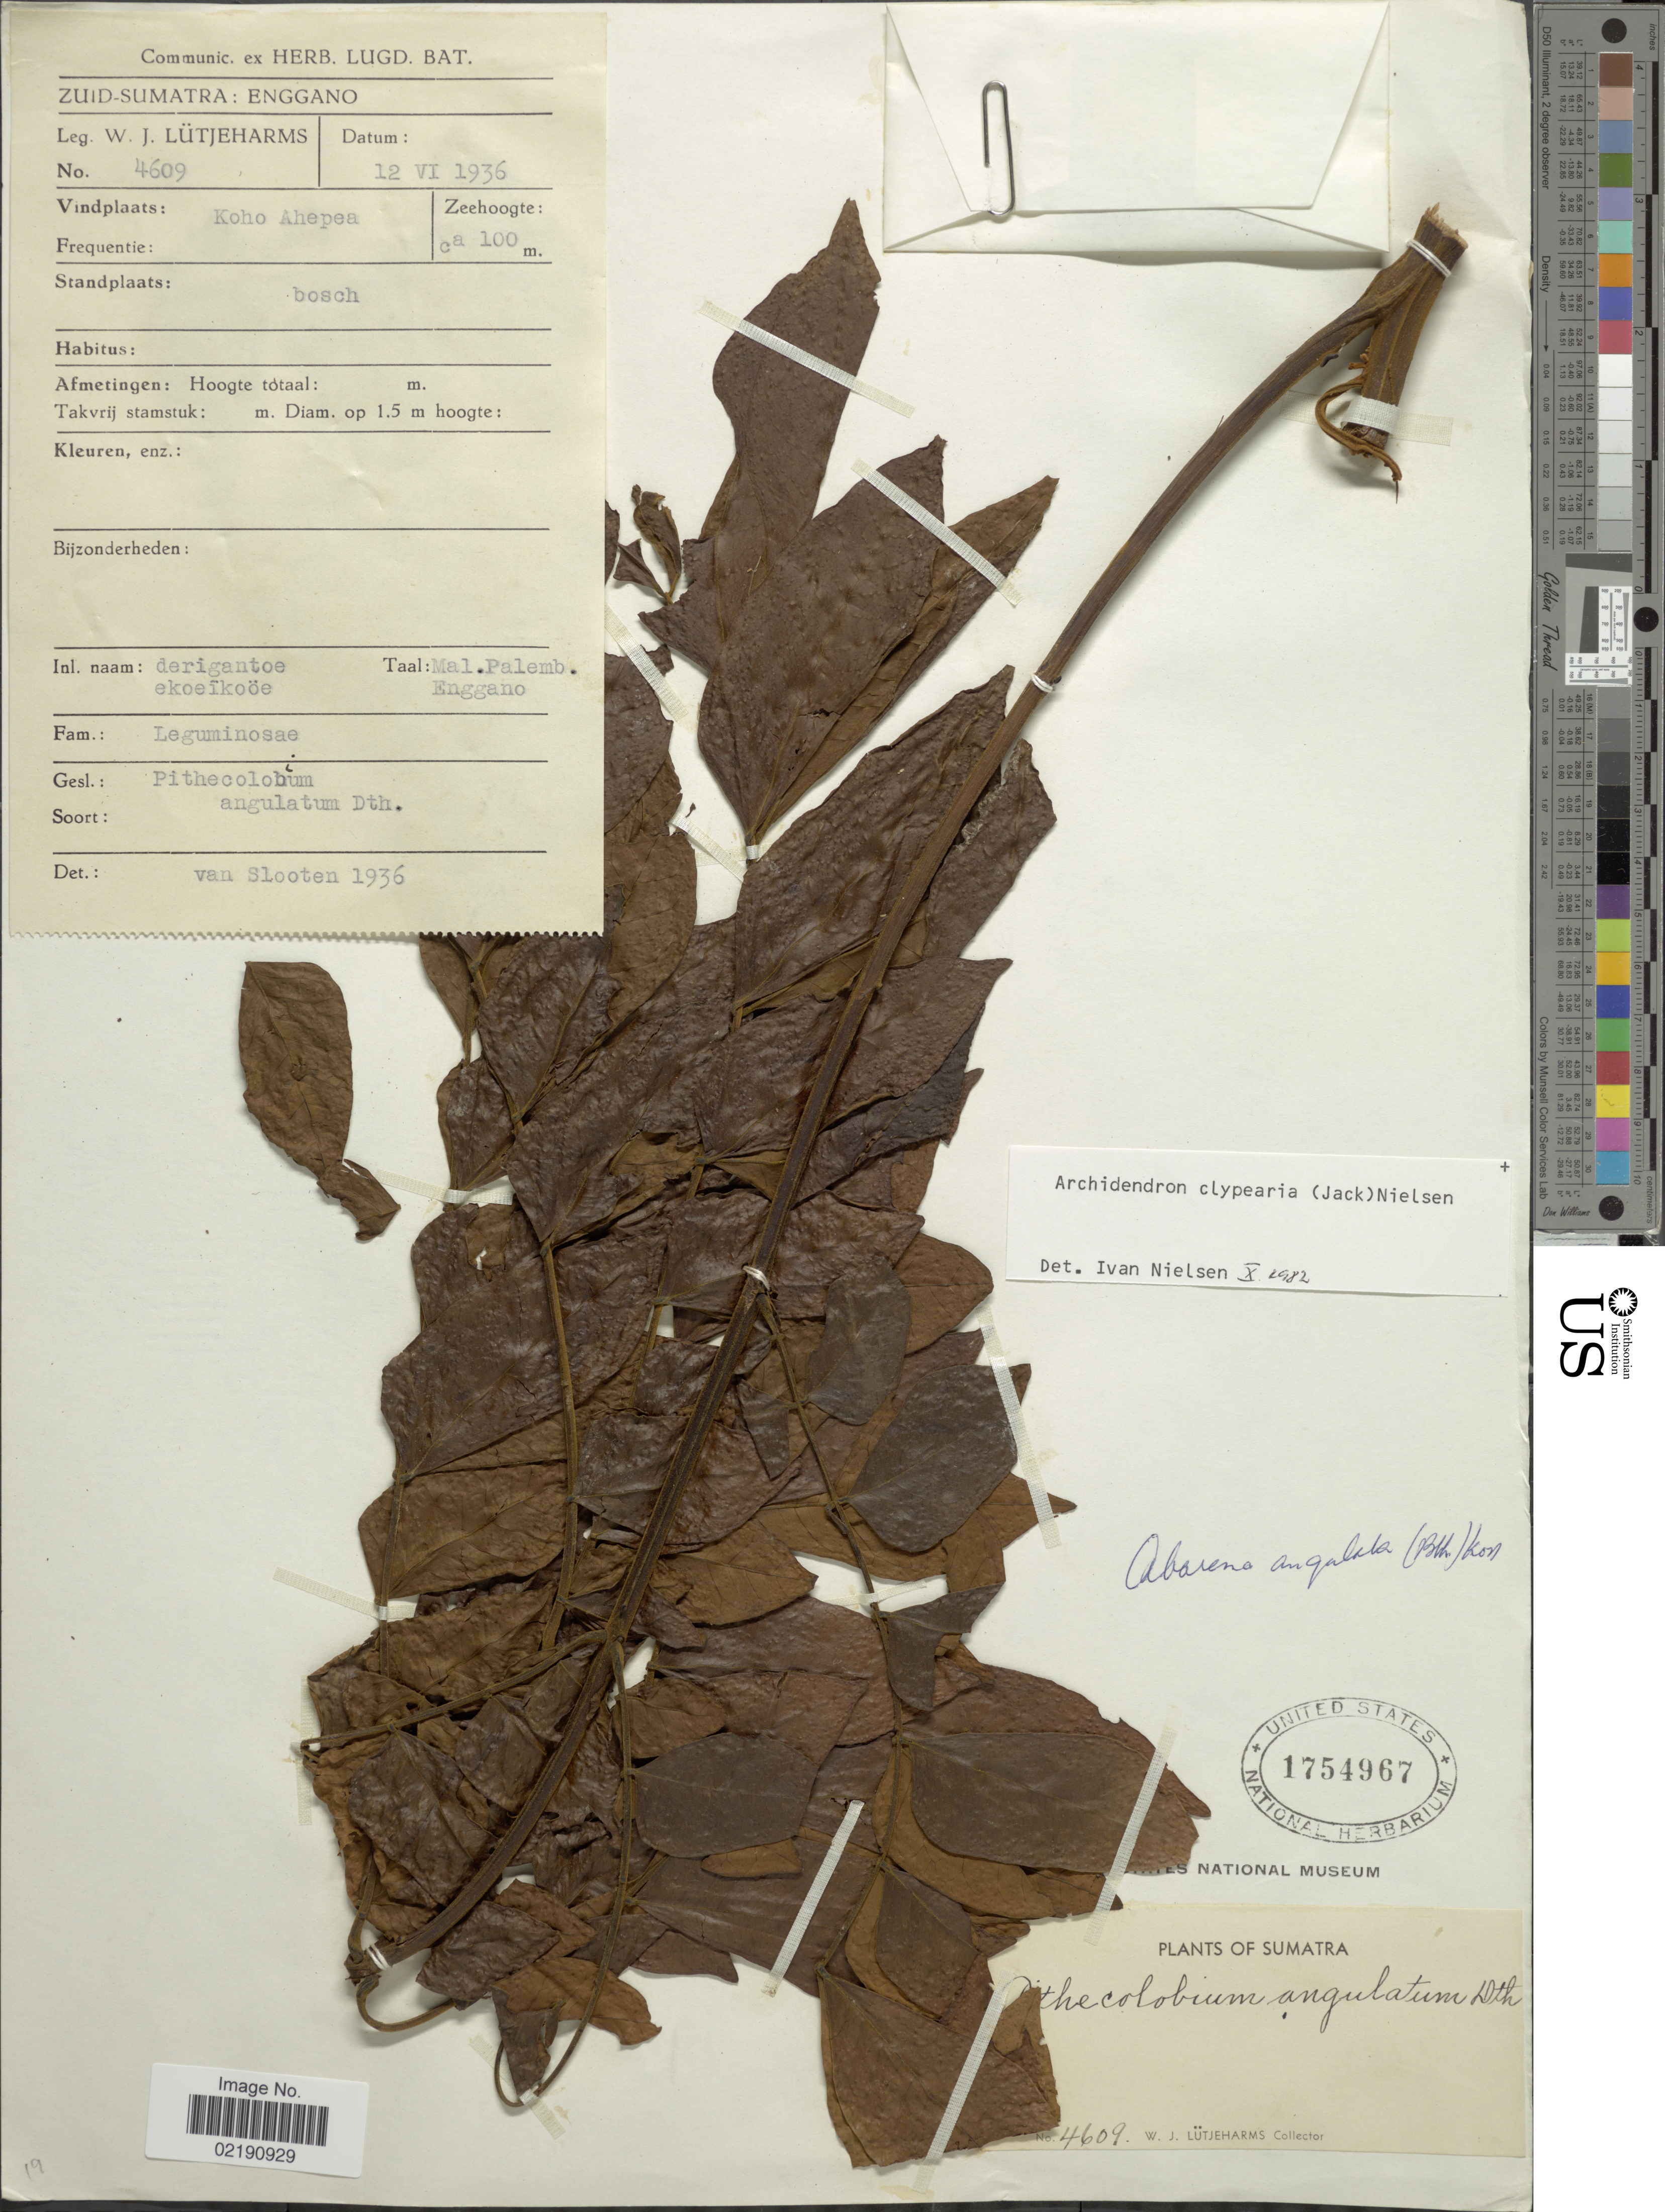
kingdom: Plantae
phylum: Tracheophyta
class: Magnoliopsida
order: Fabales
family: Fabaceae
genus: Archidendron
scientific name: Archidendron clypearia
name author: (Jack) I.C. Nielsen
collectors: W. Lütjeharms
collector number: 46906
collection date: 1936-06-12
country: Indonesia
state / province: Sumatra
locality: Koho Ahepea, bosch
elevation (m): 100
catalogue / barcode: US 1754967